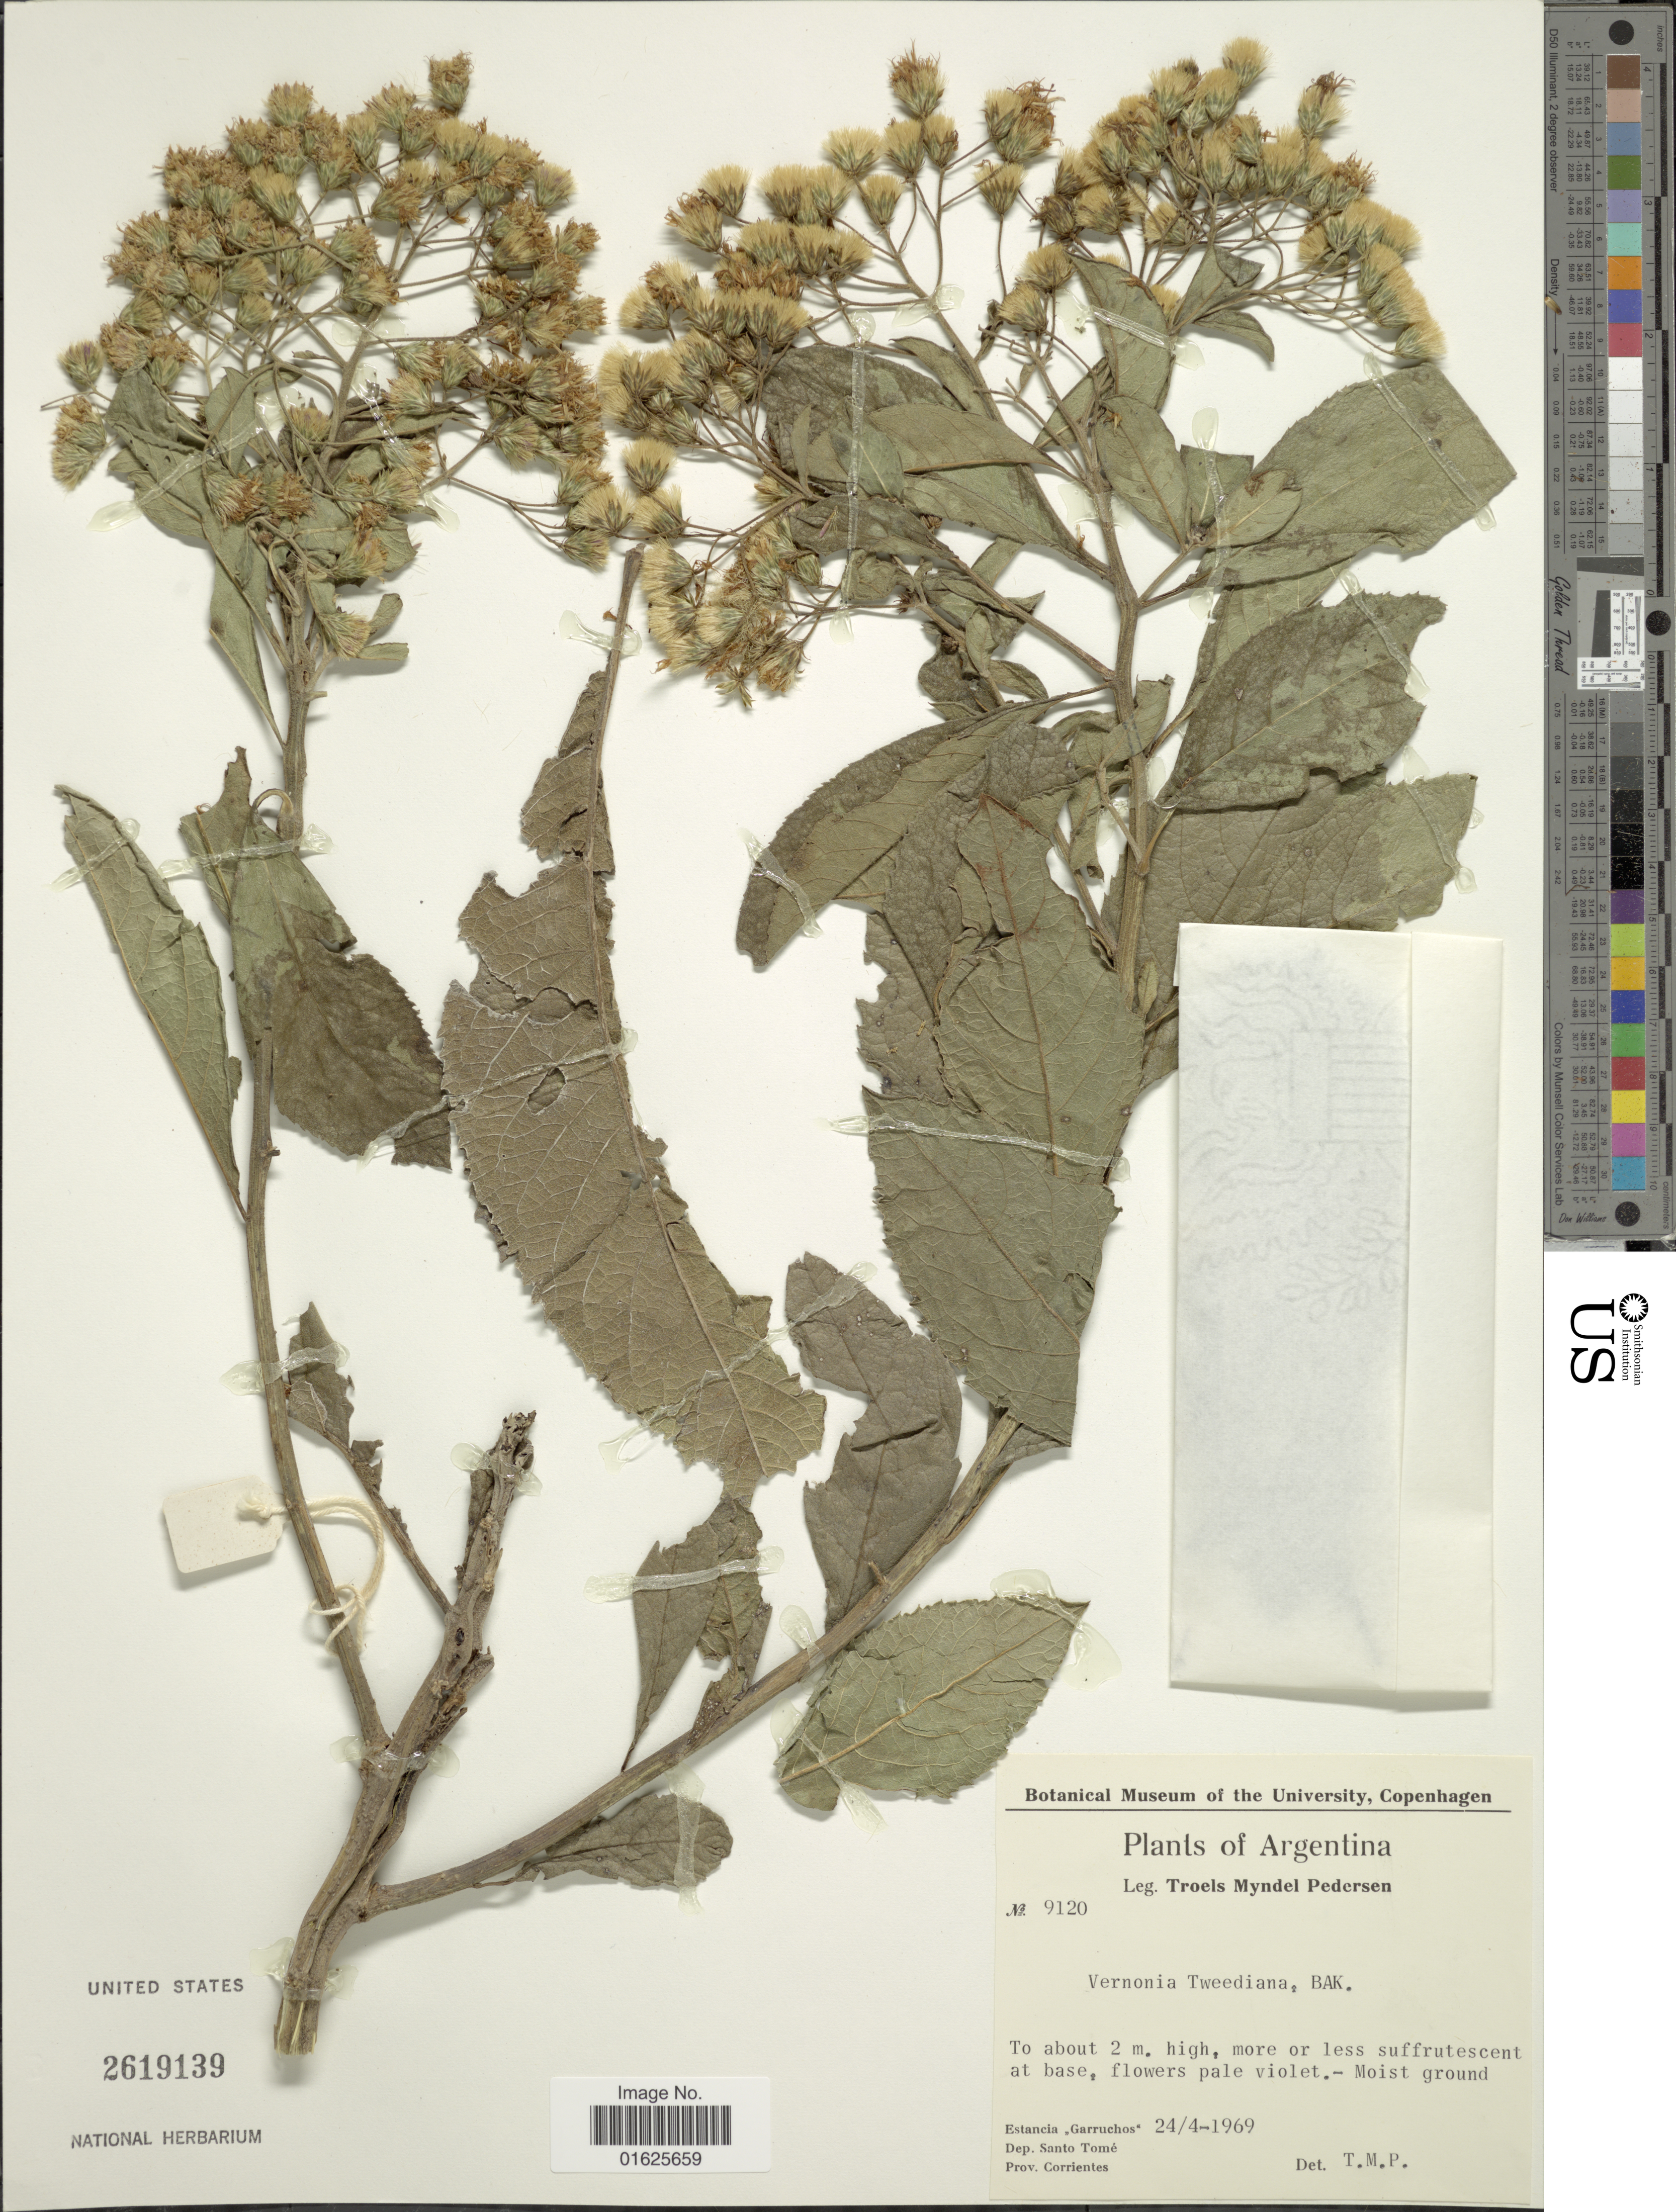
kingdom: Plantae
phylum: Tracheophyta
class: Magnoliopsida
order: Asterales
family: Asteraceae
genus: Vernonanthura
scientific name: Vernonanthura tweedieana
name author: (Baker) H. Rob.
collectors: T. Pederson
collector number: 9120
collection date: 1969-04-24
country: Argentina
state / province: Corrientes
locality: Estancia "Garruchos" Dep. Santo Tomé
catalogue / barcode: US 2619139